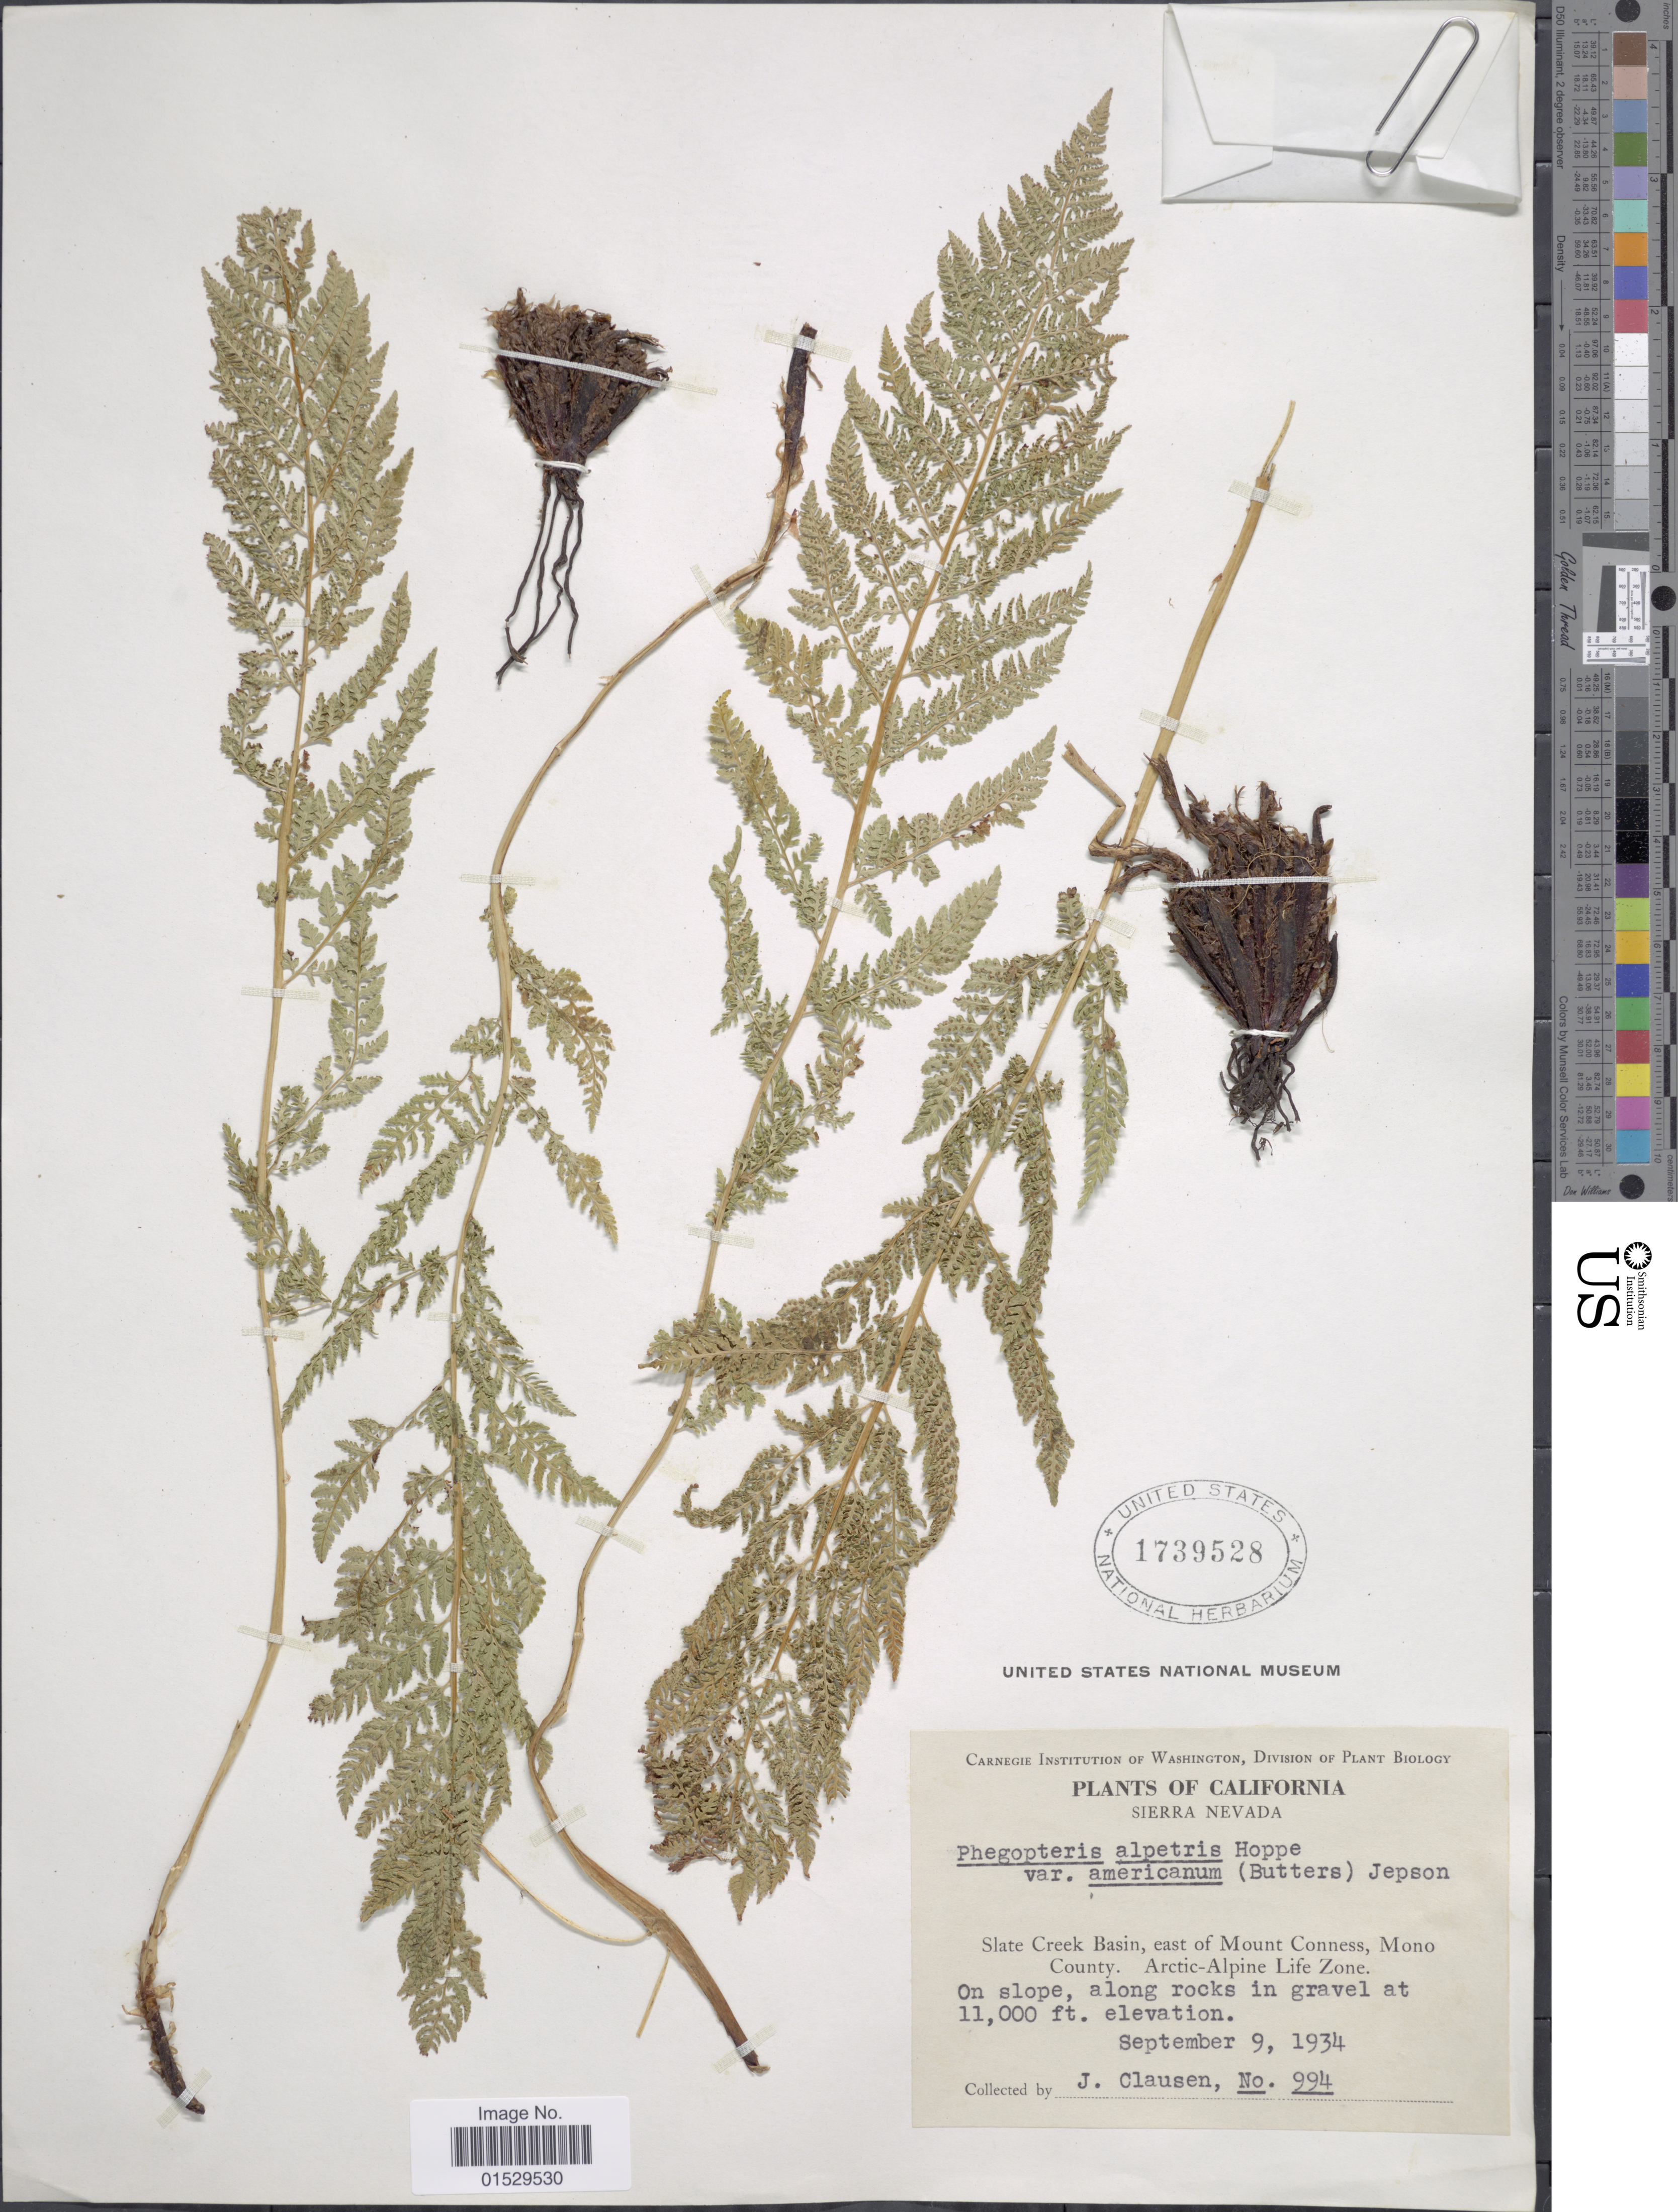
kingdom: Plantae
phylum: Tracheophyta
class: Polypodiopsida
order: Polypodiales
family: Athyriaceae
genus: Athyrium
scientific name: Athyrium distentifolilum subsp. americanum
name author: (Butters) Hultén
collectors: J. Clausen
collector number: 994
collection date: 1934-09-09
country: United States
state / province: California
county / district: Mono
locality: Sierra Nevada, Slate Creek Basin, east of Mount Conness, Mono County, Arctic-Alpine life Zone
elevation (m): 3353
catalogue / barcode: US 1739528